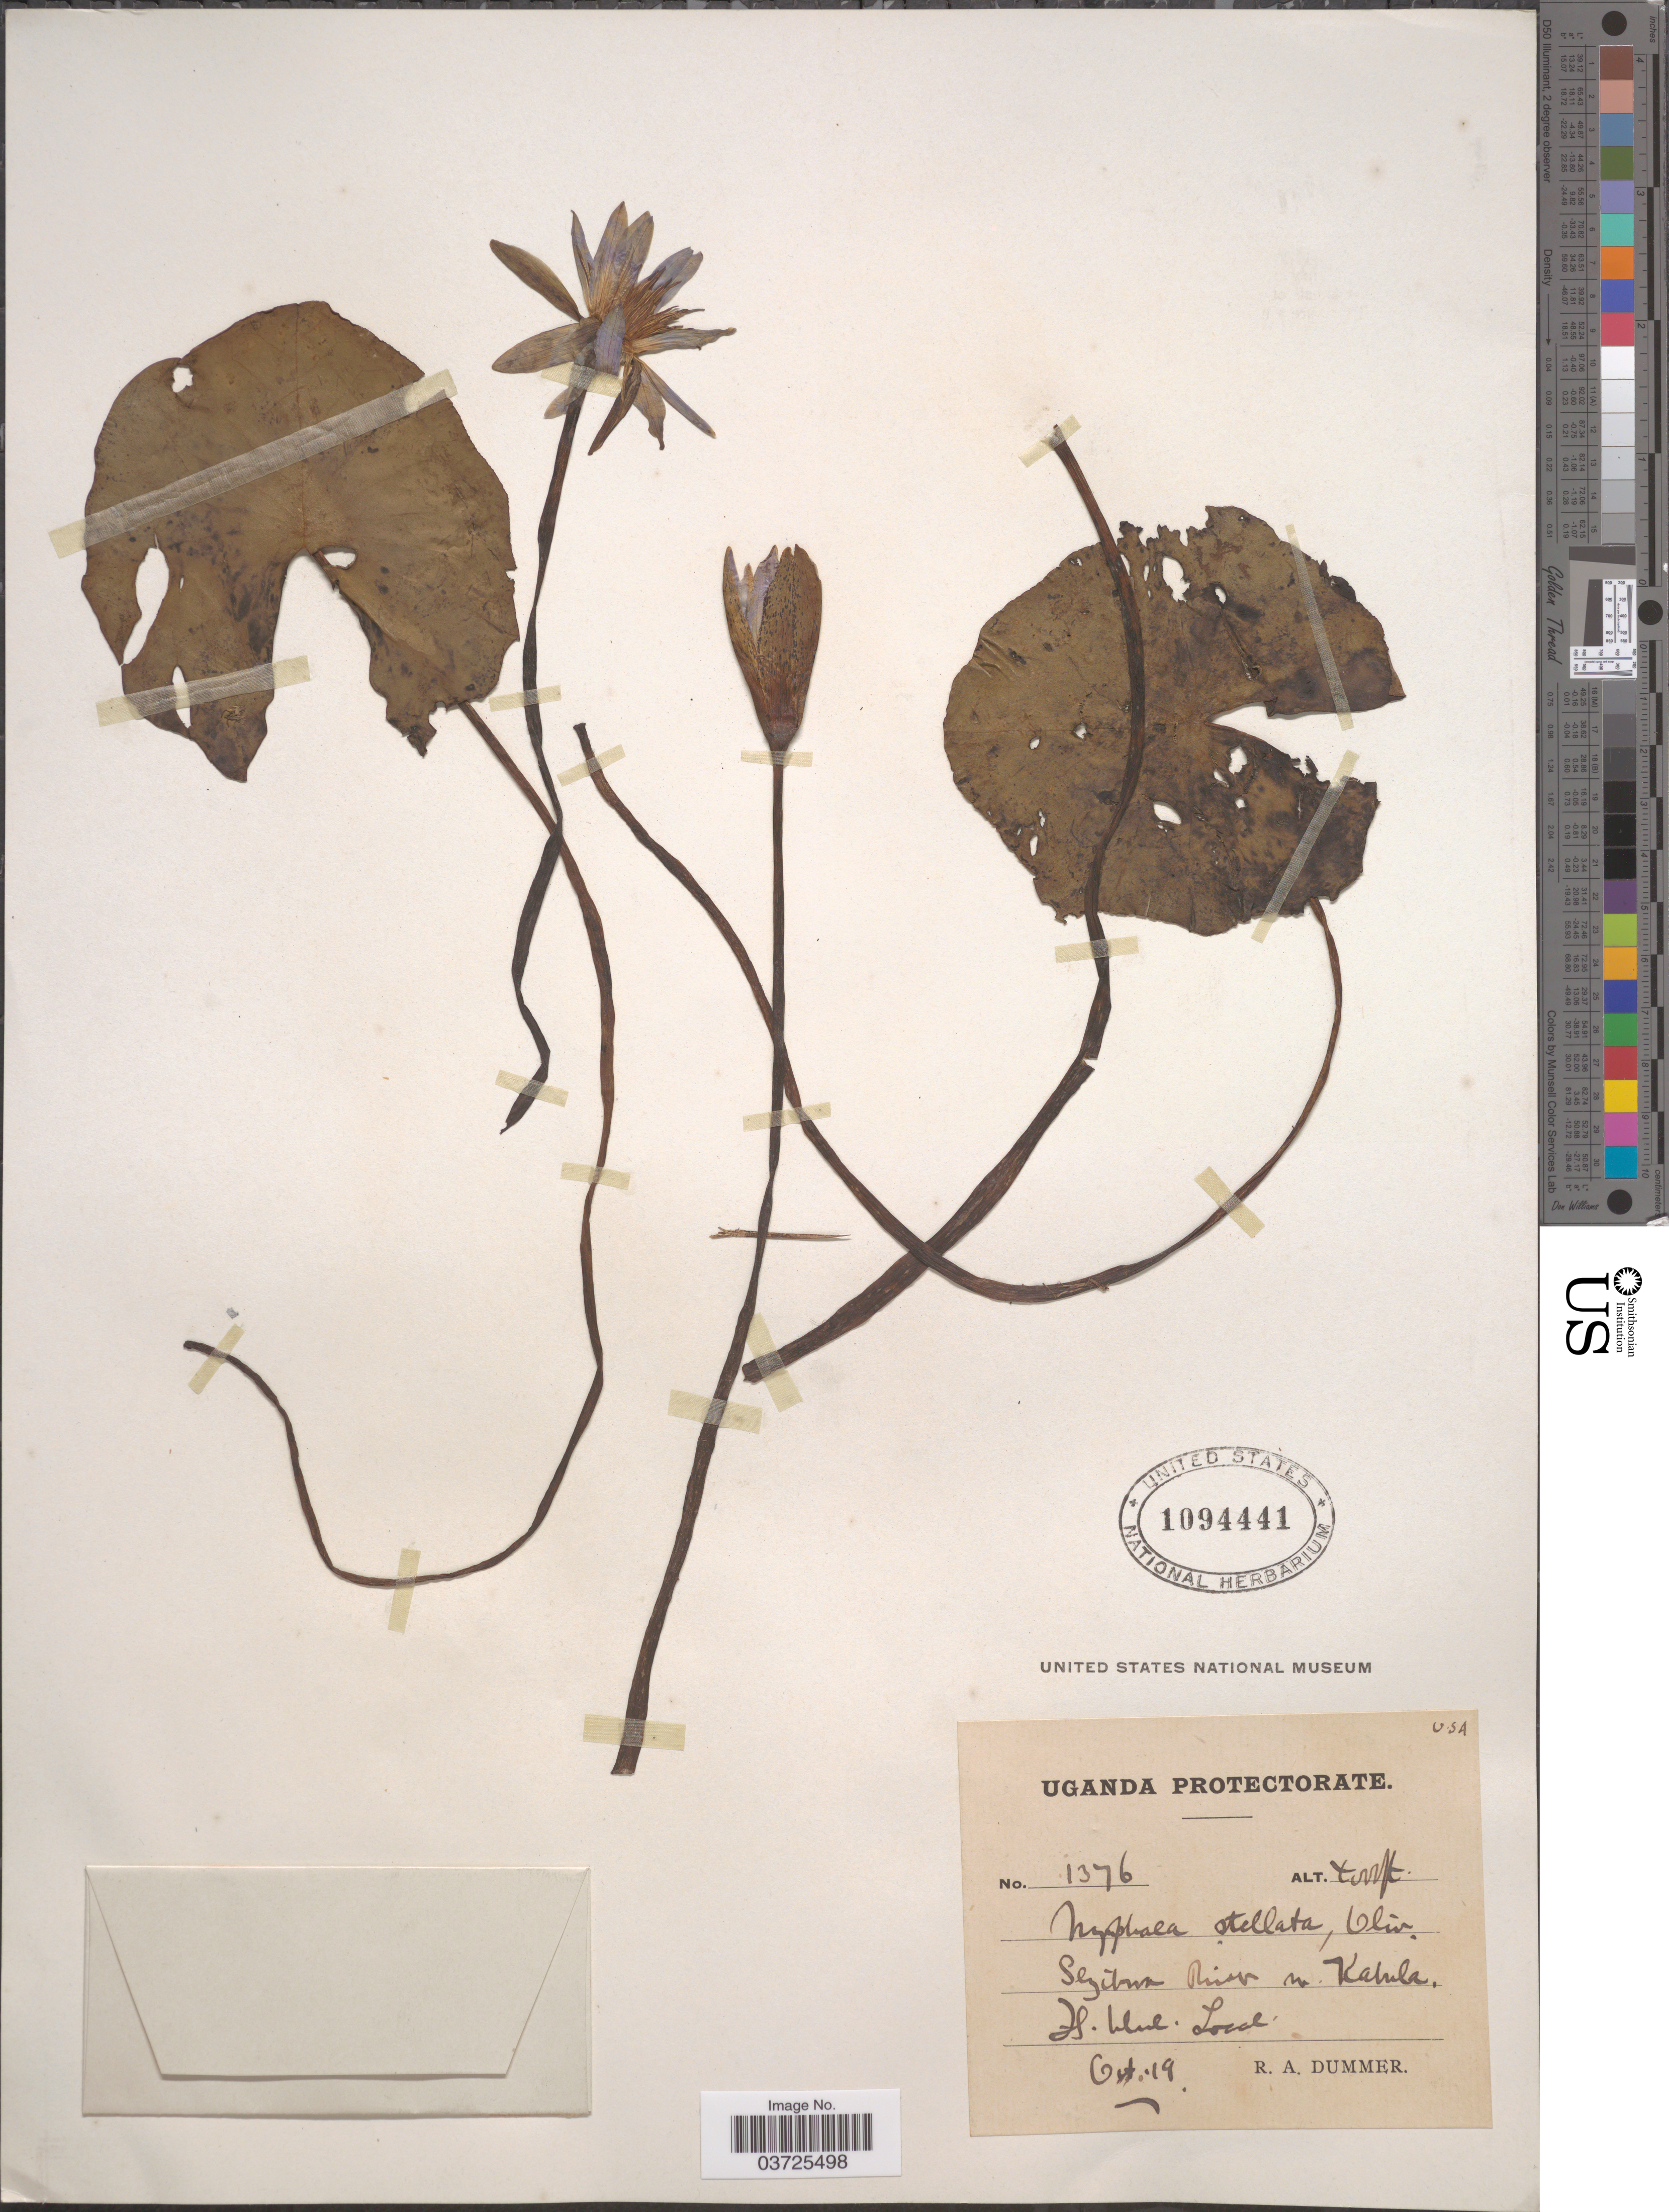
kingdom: Plantae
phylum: Tracheophyta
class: Magnoliopsida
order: Nymphaeales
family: Nymphaeaceae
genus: Nymphaea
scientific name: Nymphaea stellata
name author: Willd.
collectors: R. Dümmer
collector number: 1376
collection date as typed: Transcribed d/m/y: /10/19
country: Uganda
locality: Uganda Protectorate. Sezibwa River nr. Kabula.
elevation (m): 1219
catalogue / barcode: US 1094441